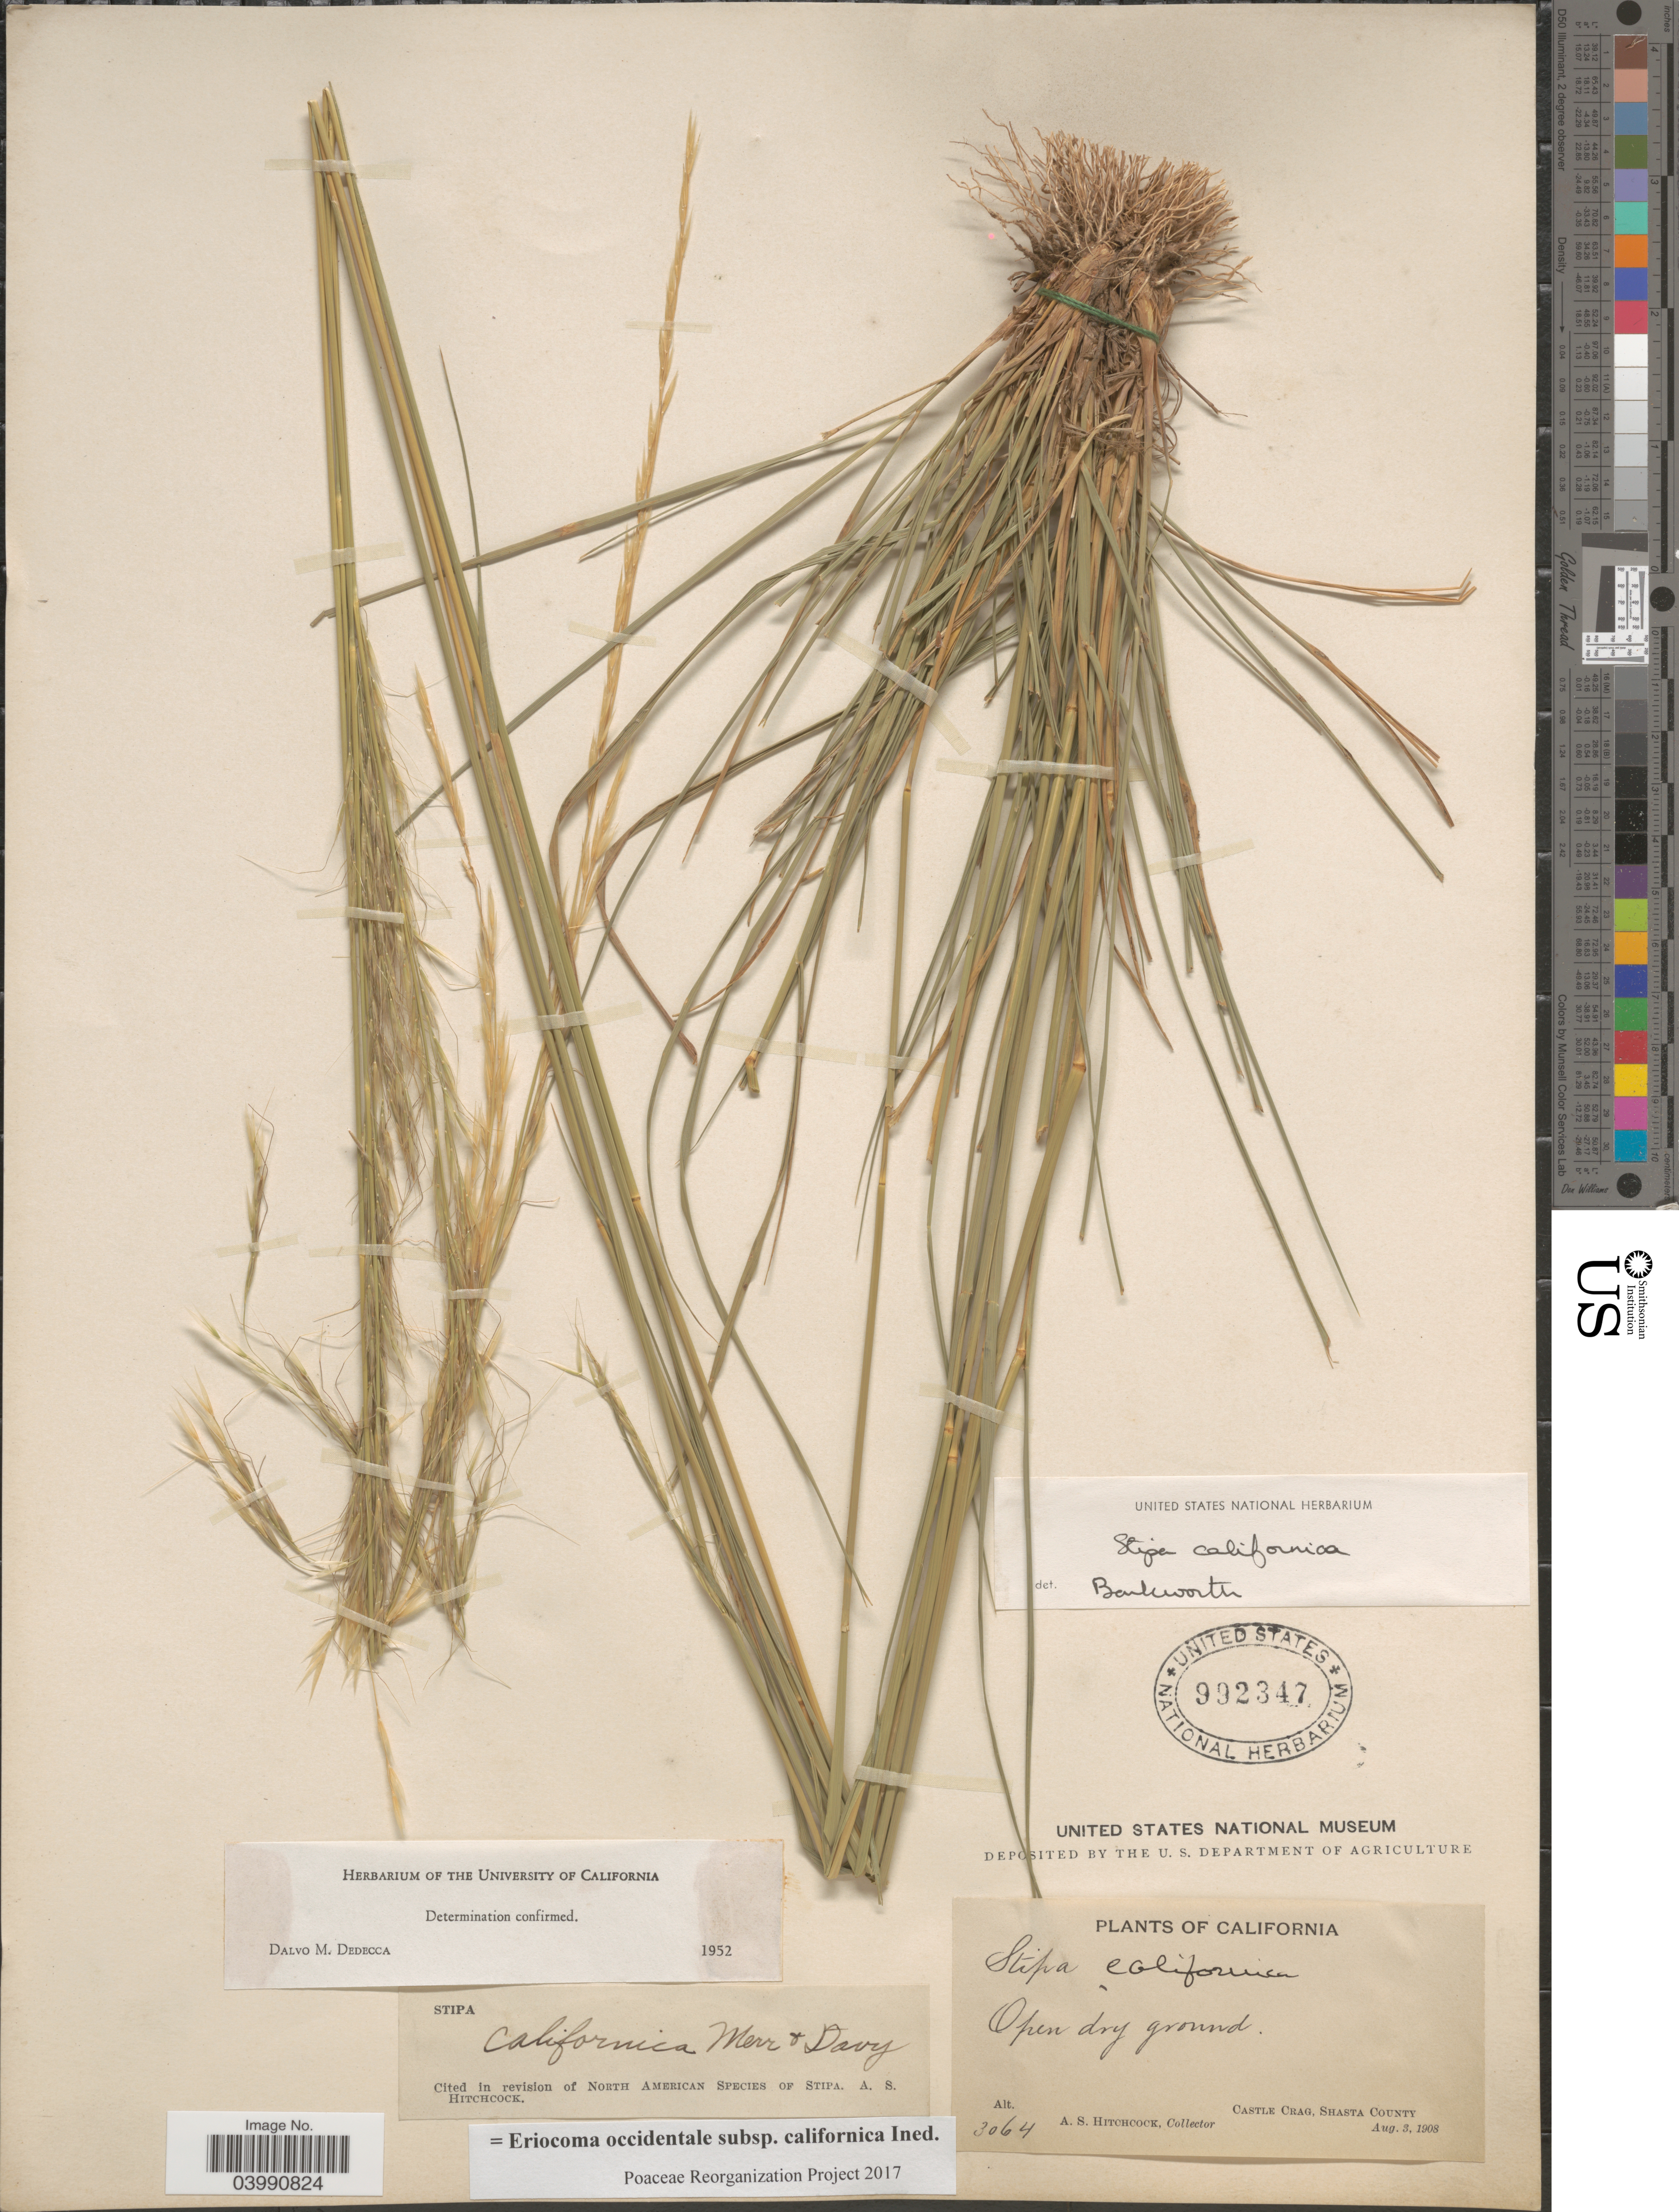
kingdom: Plantae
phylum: Tracheophyta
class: Liliopsida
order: Poales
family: Poaceae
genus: Eriocoma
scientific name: Eriocoma occidentalis subsp. californica ined.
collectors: A. S. Hitchcock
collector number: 3064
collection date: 1908-08-03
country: United States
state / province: California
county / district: Shasta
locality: Castle Crag, Shasta County.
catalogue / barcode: US 992347